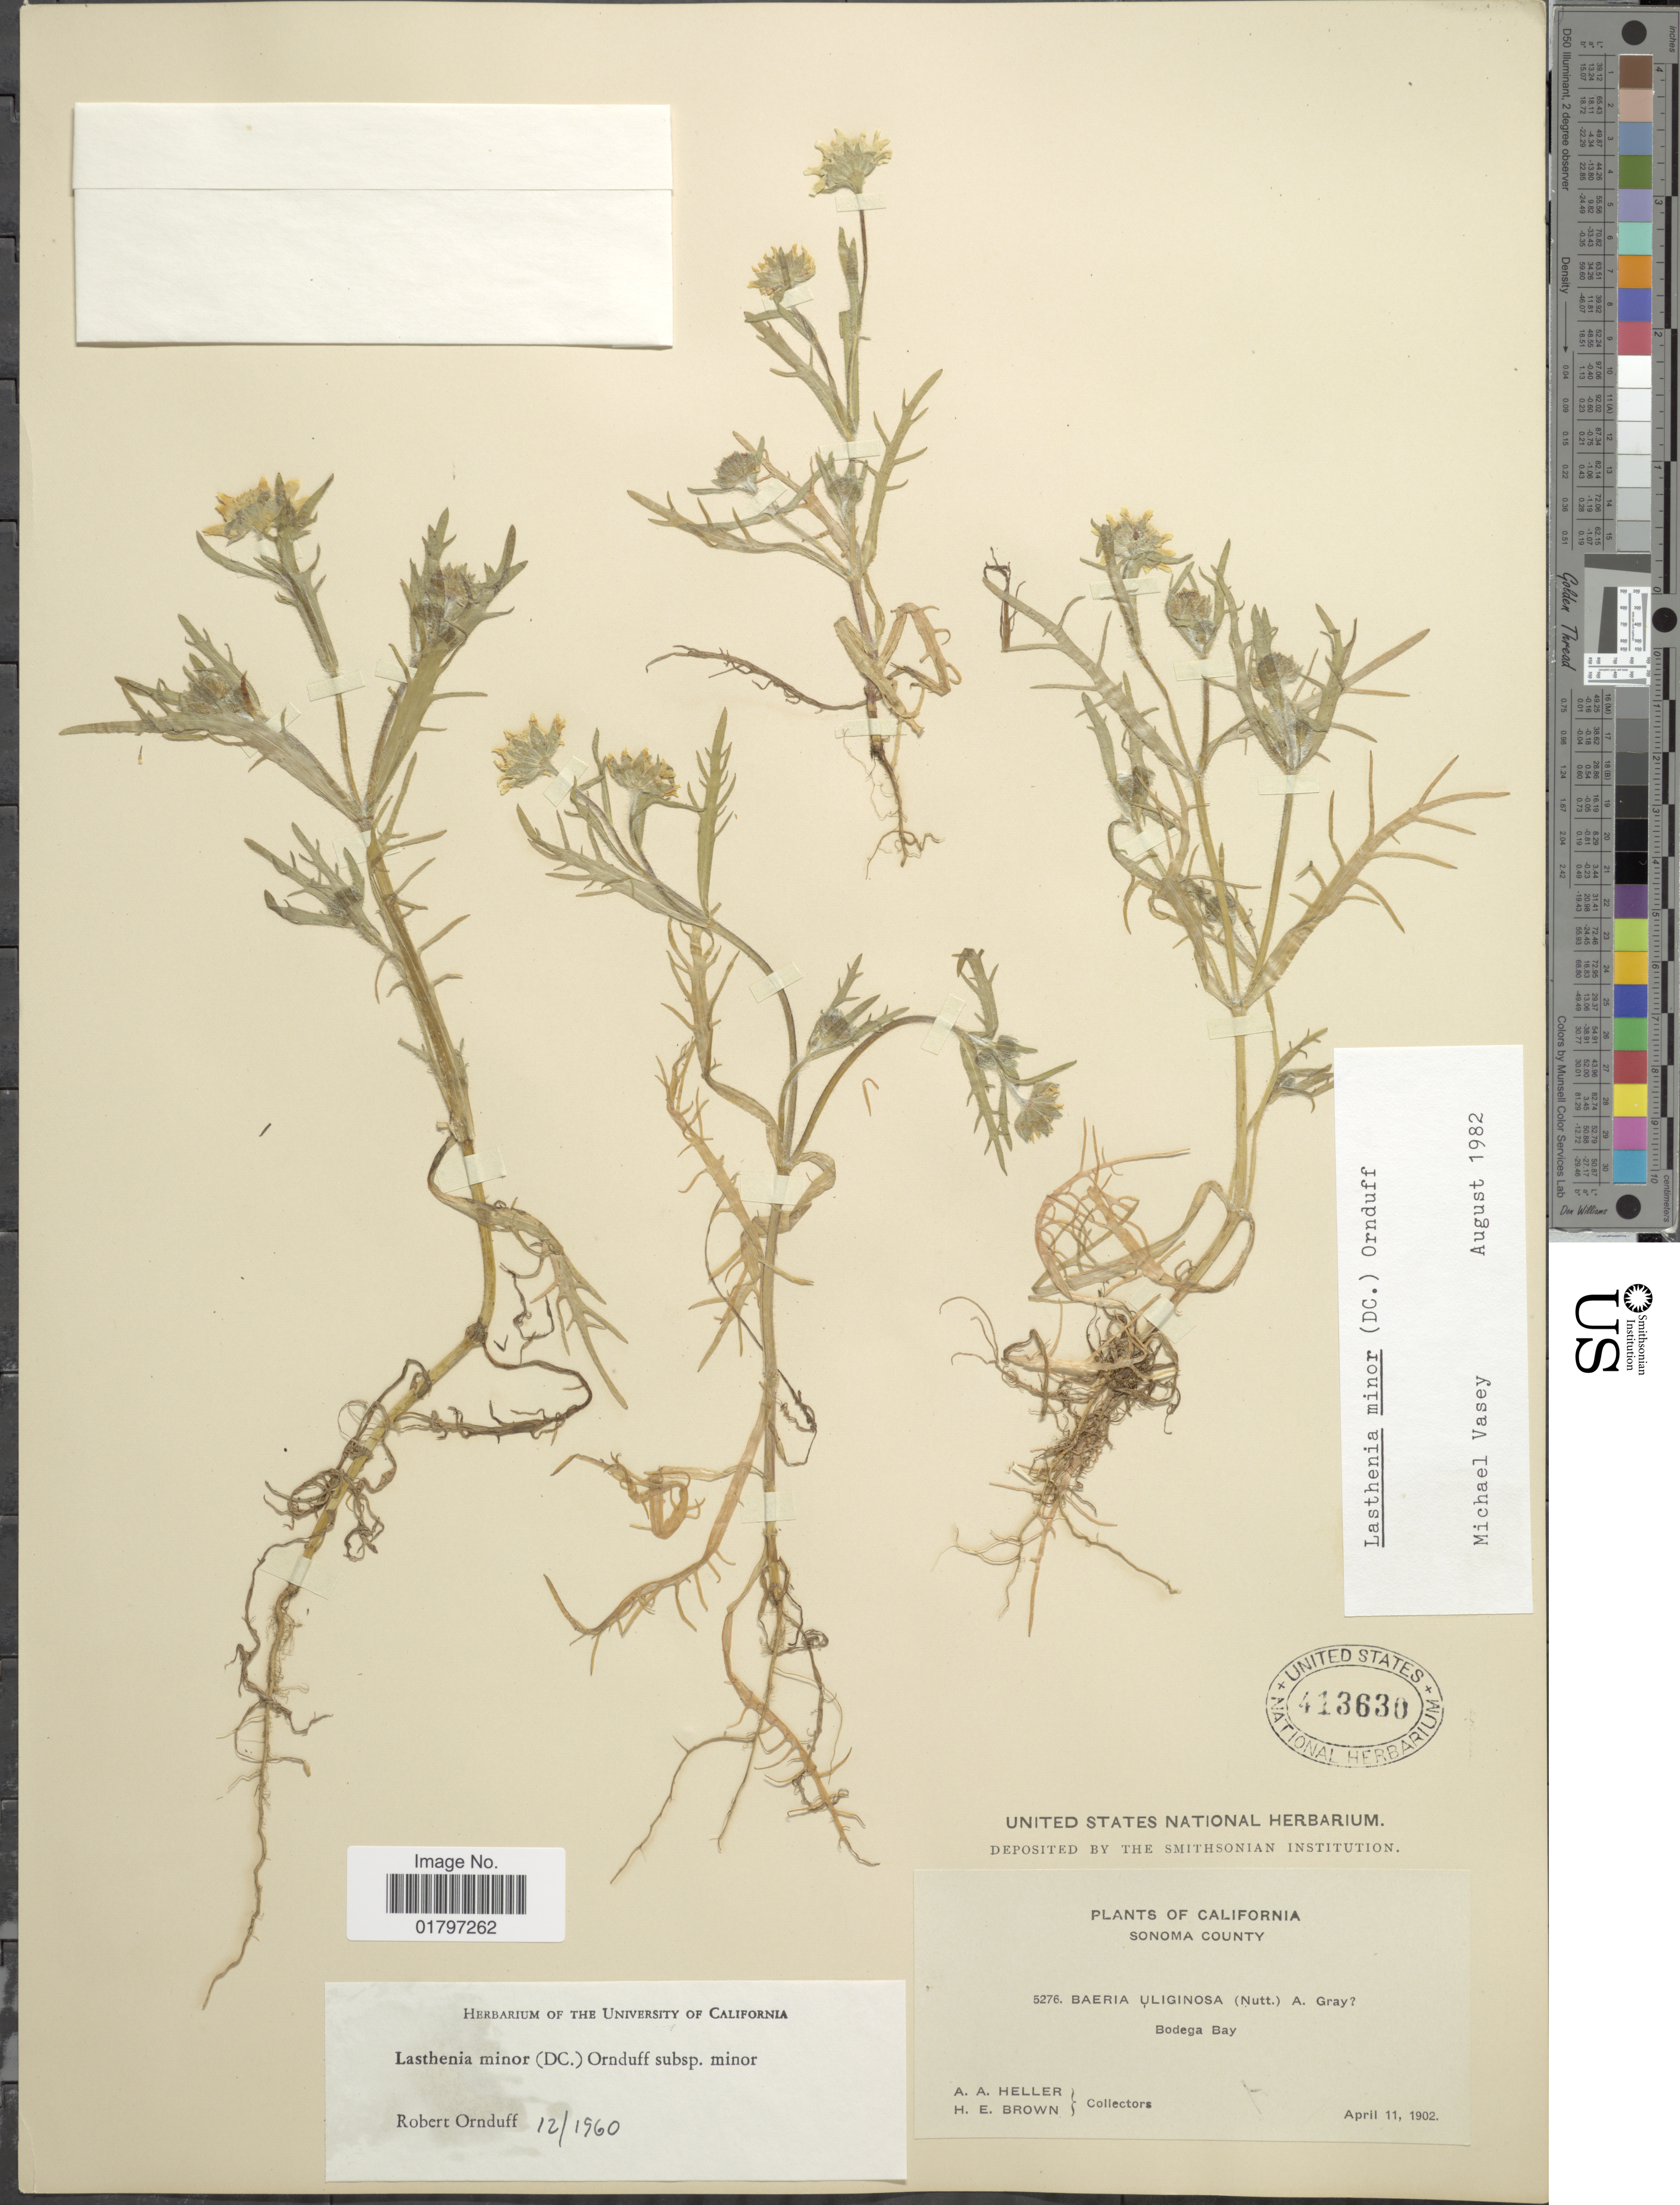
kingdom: Plantae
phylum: Tracheophyta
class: Magnoliopsida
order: Asterales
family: Asteraceae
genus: Lasthenia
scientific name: Lasthenia minor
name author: (DC.) Ornduff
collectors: A. A. Heller & H. E. Brown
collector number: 5276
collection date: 1902-04-11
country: United States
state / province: California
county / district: Sonoma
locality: Sonoma County. Bodega Bay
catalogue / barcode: US 413630